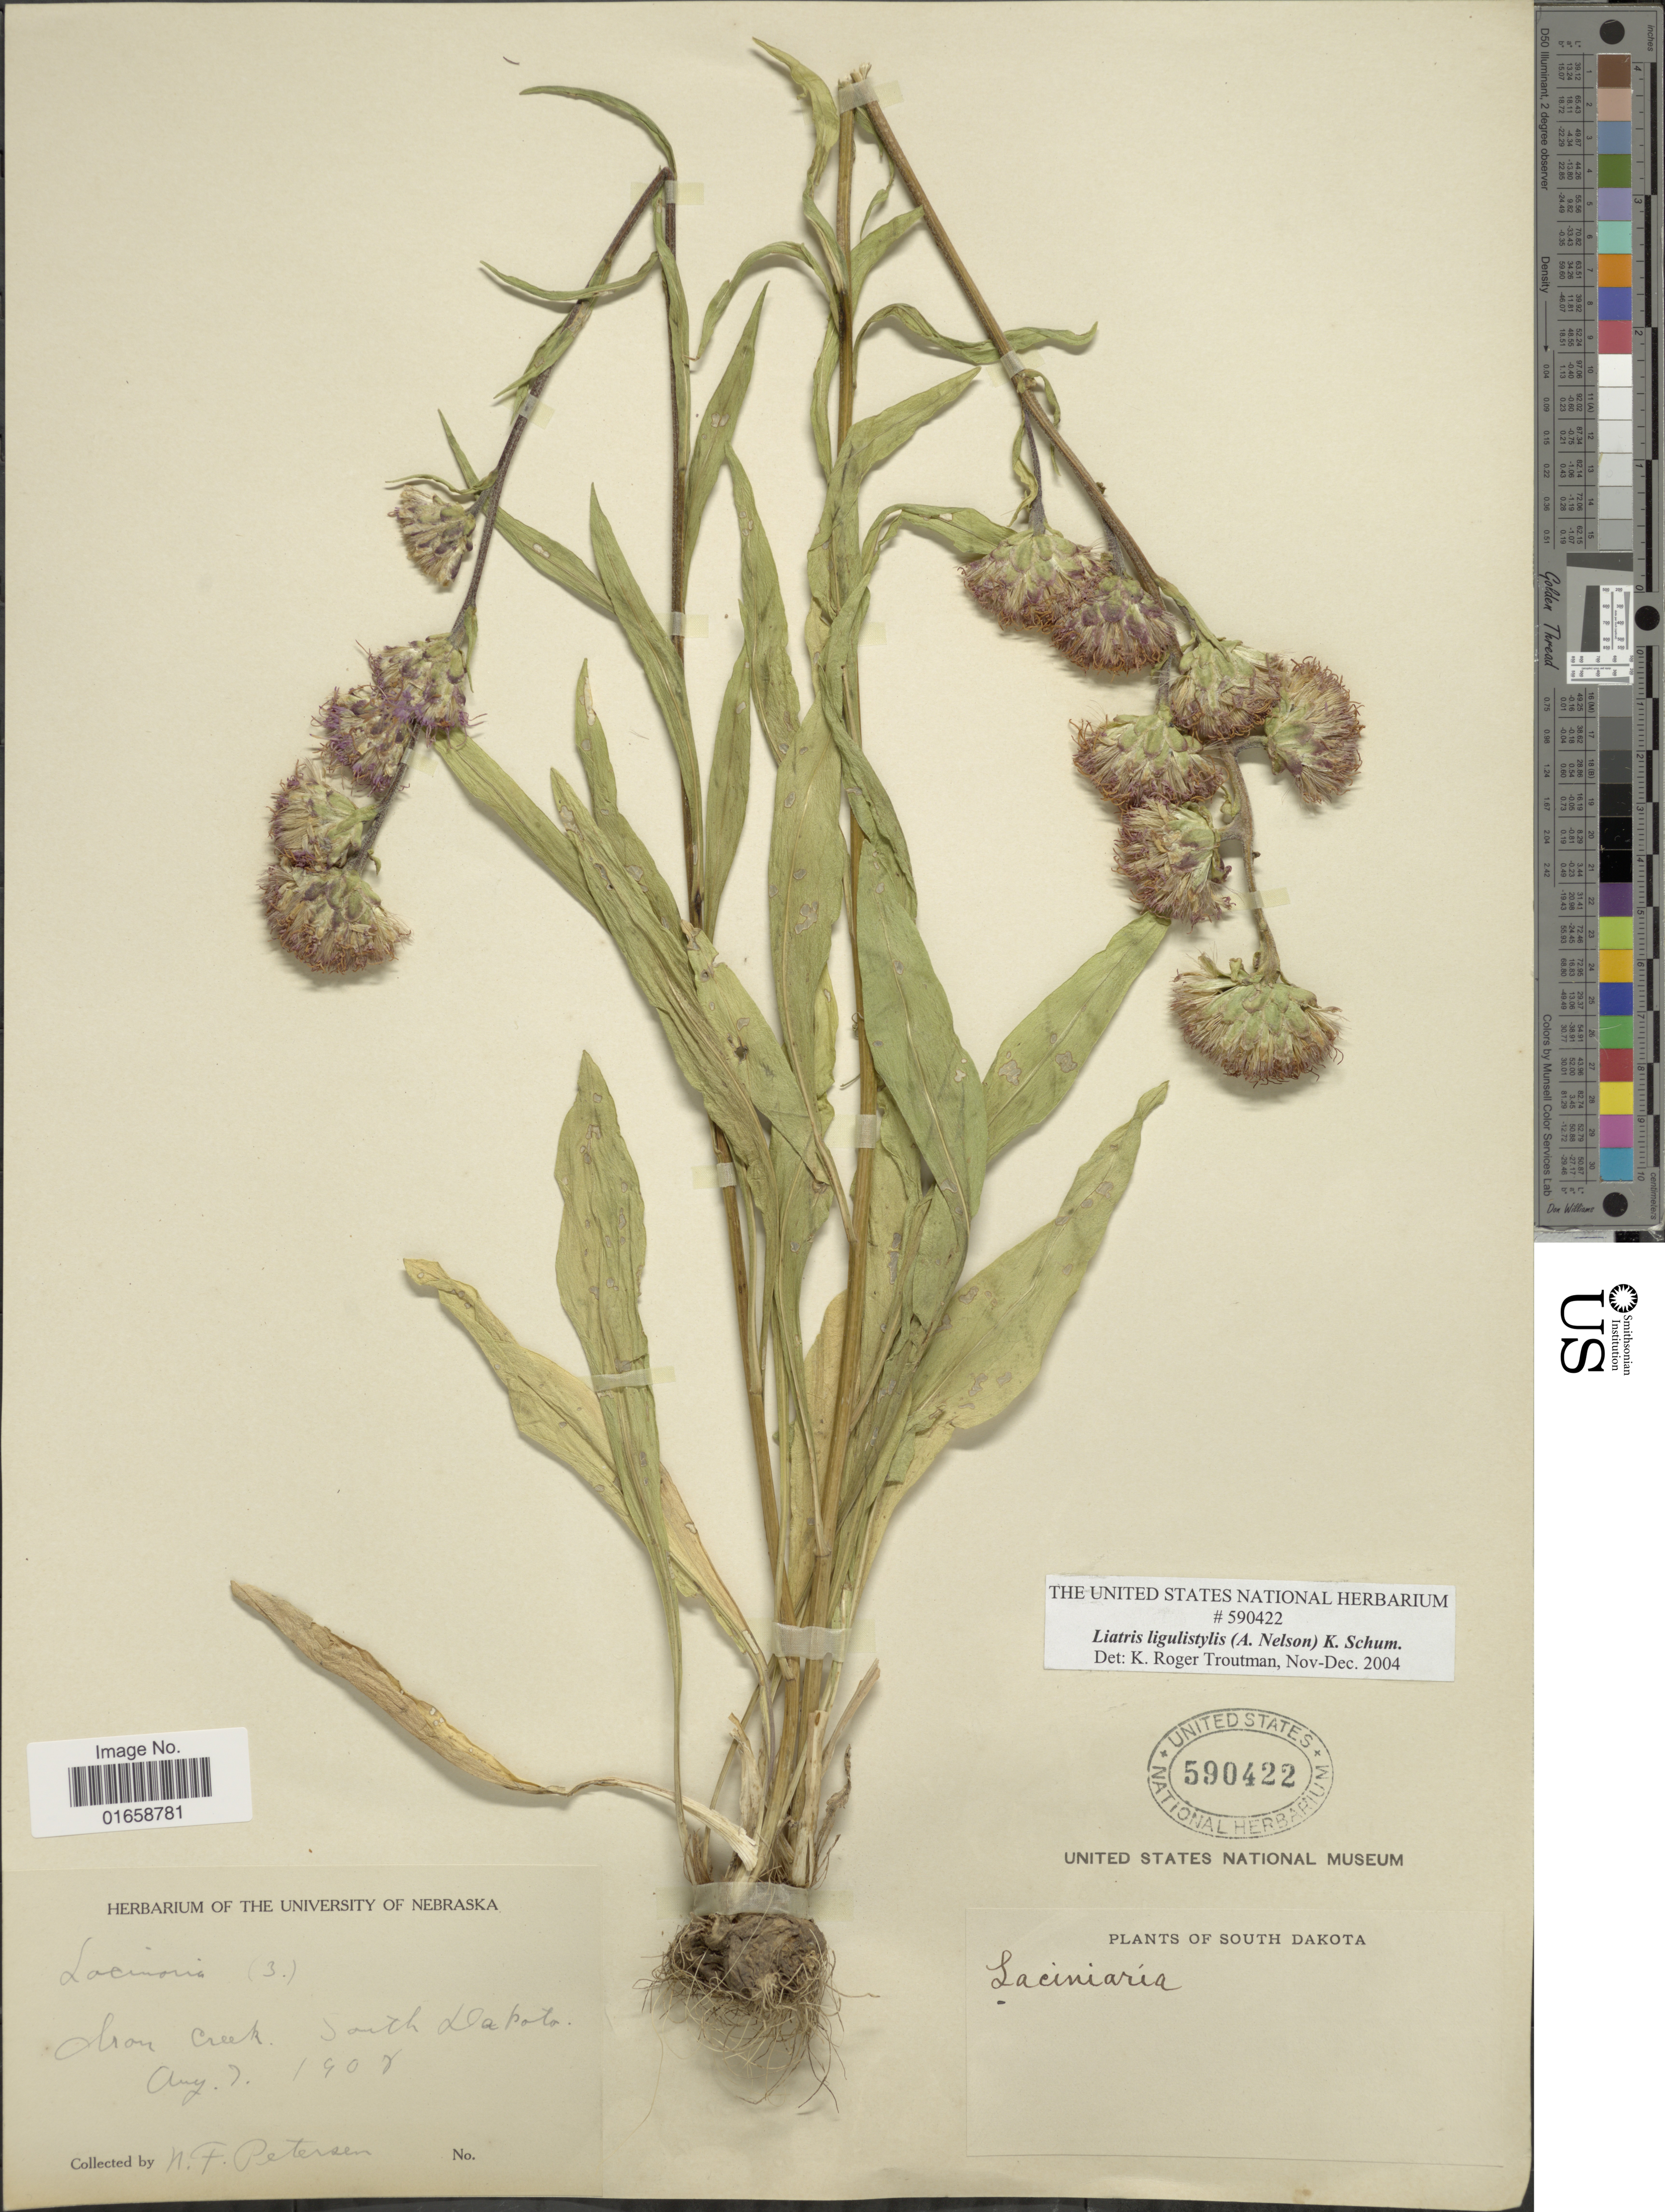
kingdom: Plantae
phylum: Tracheophyta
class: Magnoliopsida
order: Asterales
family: Asteraceae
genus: Liatris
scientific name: Liatris ligulistylis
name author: (A. Nelson) K. Schum.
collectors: N. F. Peterson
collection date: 1908-08-07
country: United States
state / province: South Dakota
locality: From creek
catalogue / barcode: US 590422